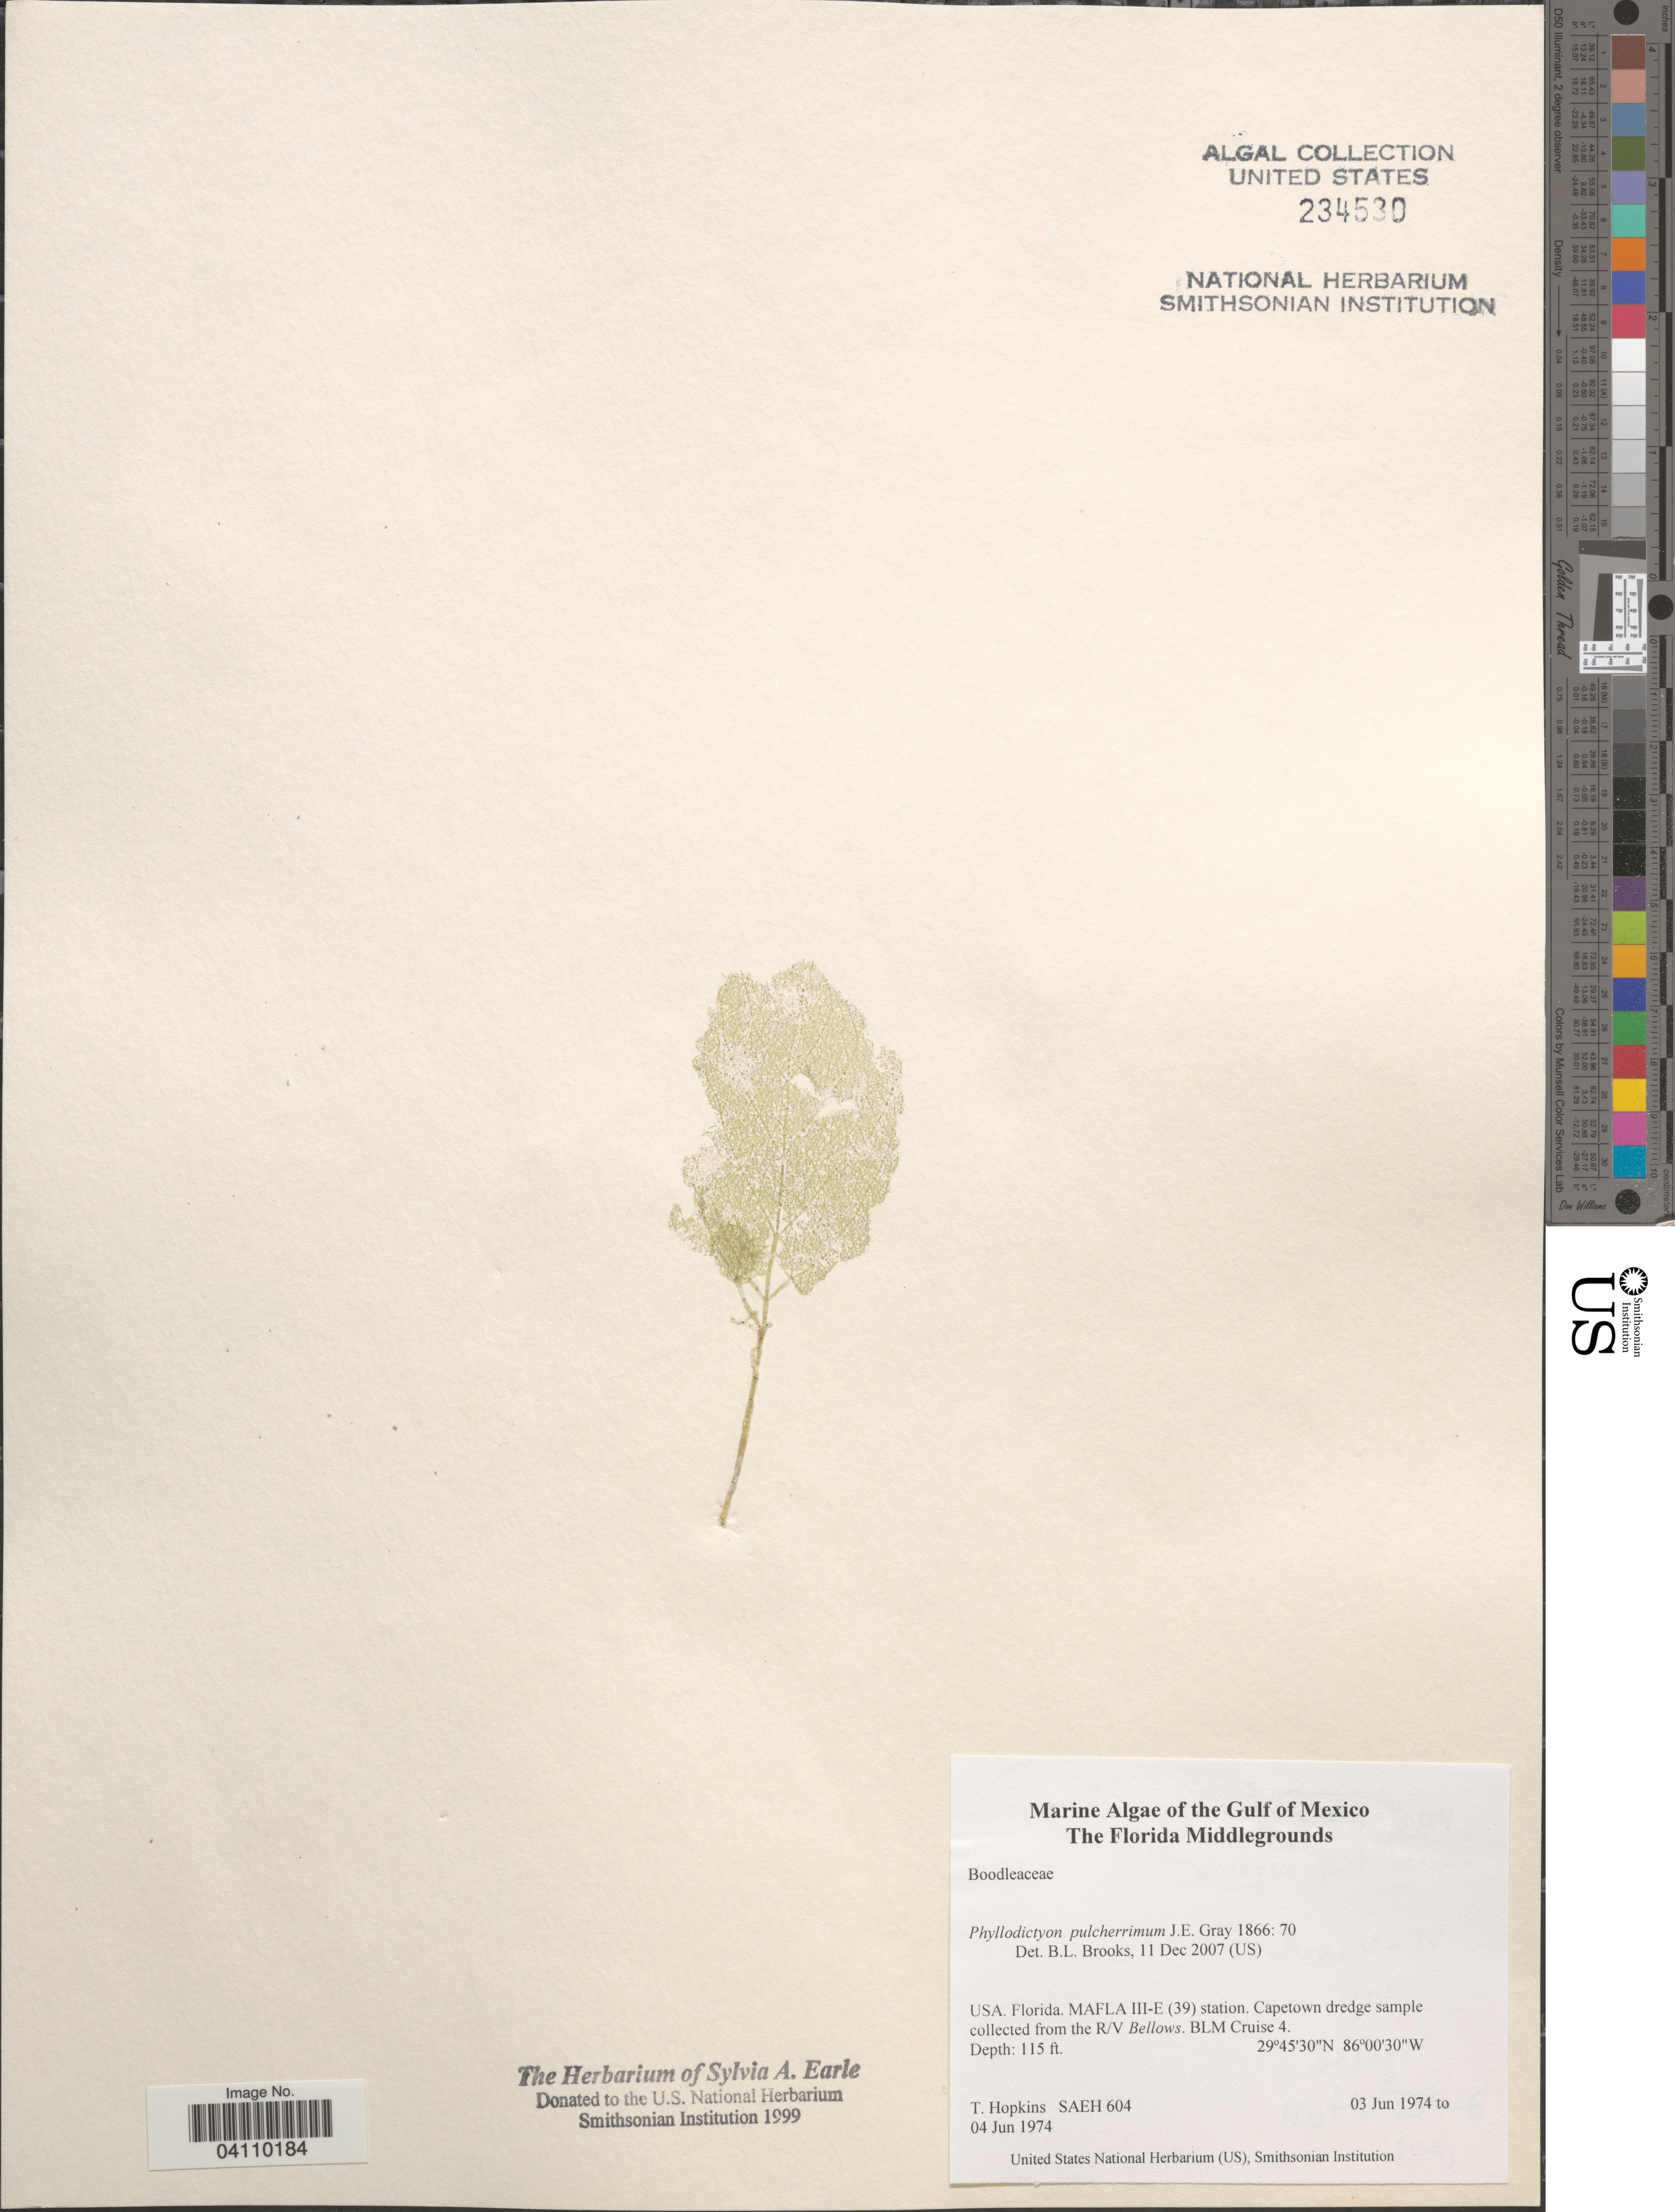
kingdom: Plantae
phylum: Chlorophyta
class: Ulvophyceae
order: Siphonocladales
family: Boodleaceae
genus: Phyllodictyon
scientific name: Phyllodictyon pulcherrimum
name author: J.E. Gray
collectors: T. Hopkins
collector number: SAEH604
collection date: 1974-06-03/1974-06-04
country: United States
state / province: Florida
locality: The Gulf of Mexico. The Florida Middlegrounds. MAFLA III-E (39) station. Capetown dredge sample collected from the R/V Bellows. BLM Cruise 4.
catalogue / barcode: US 234530